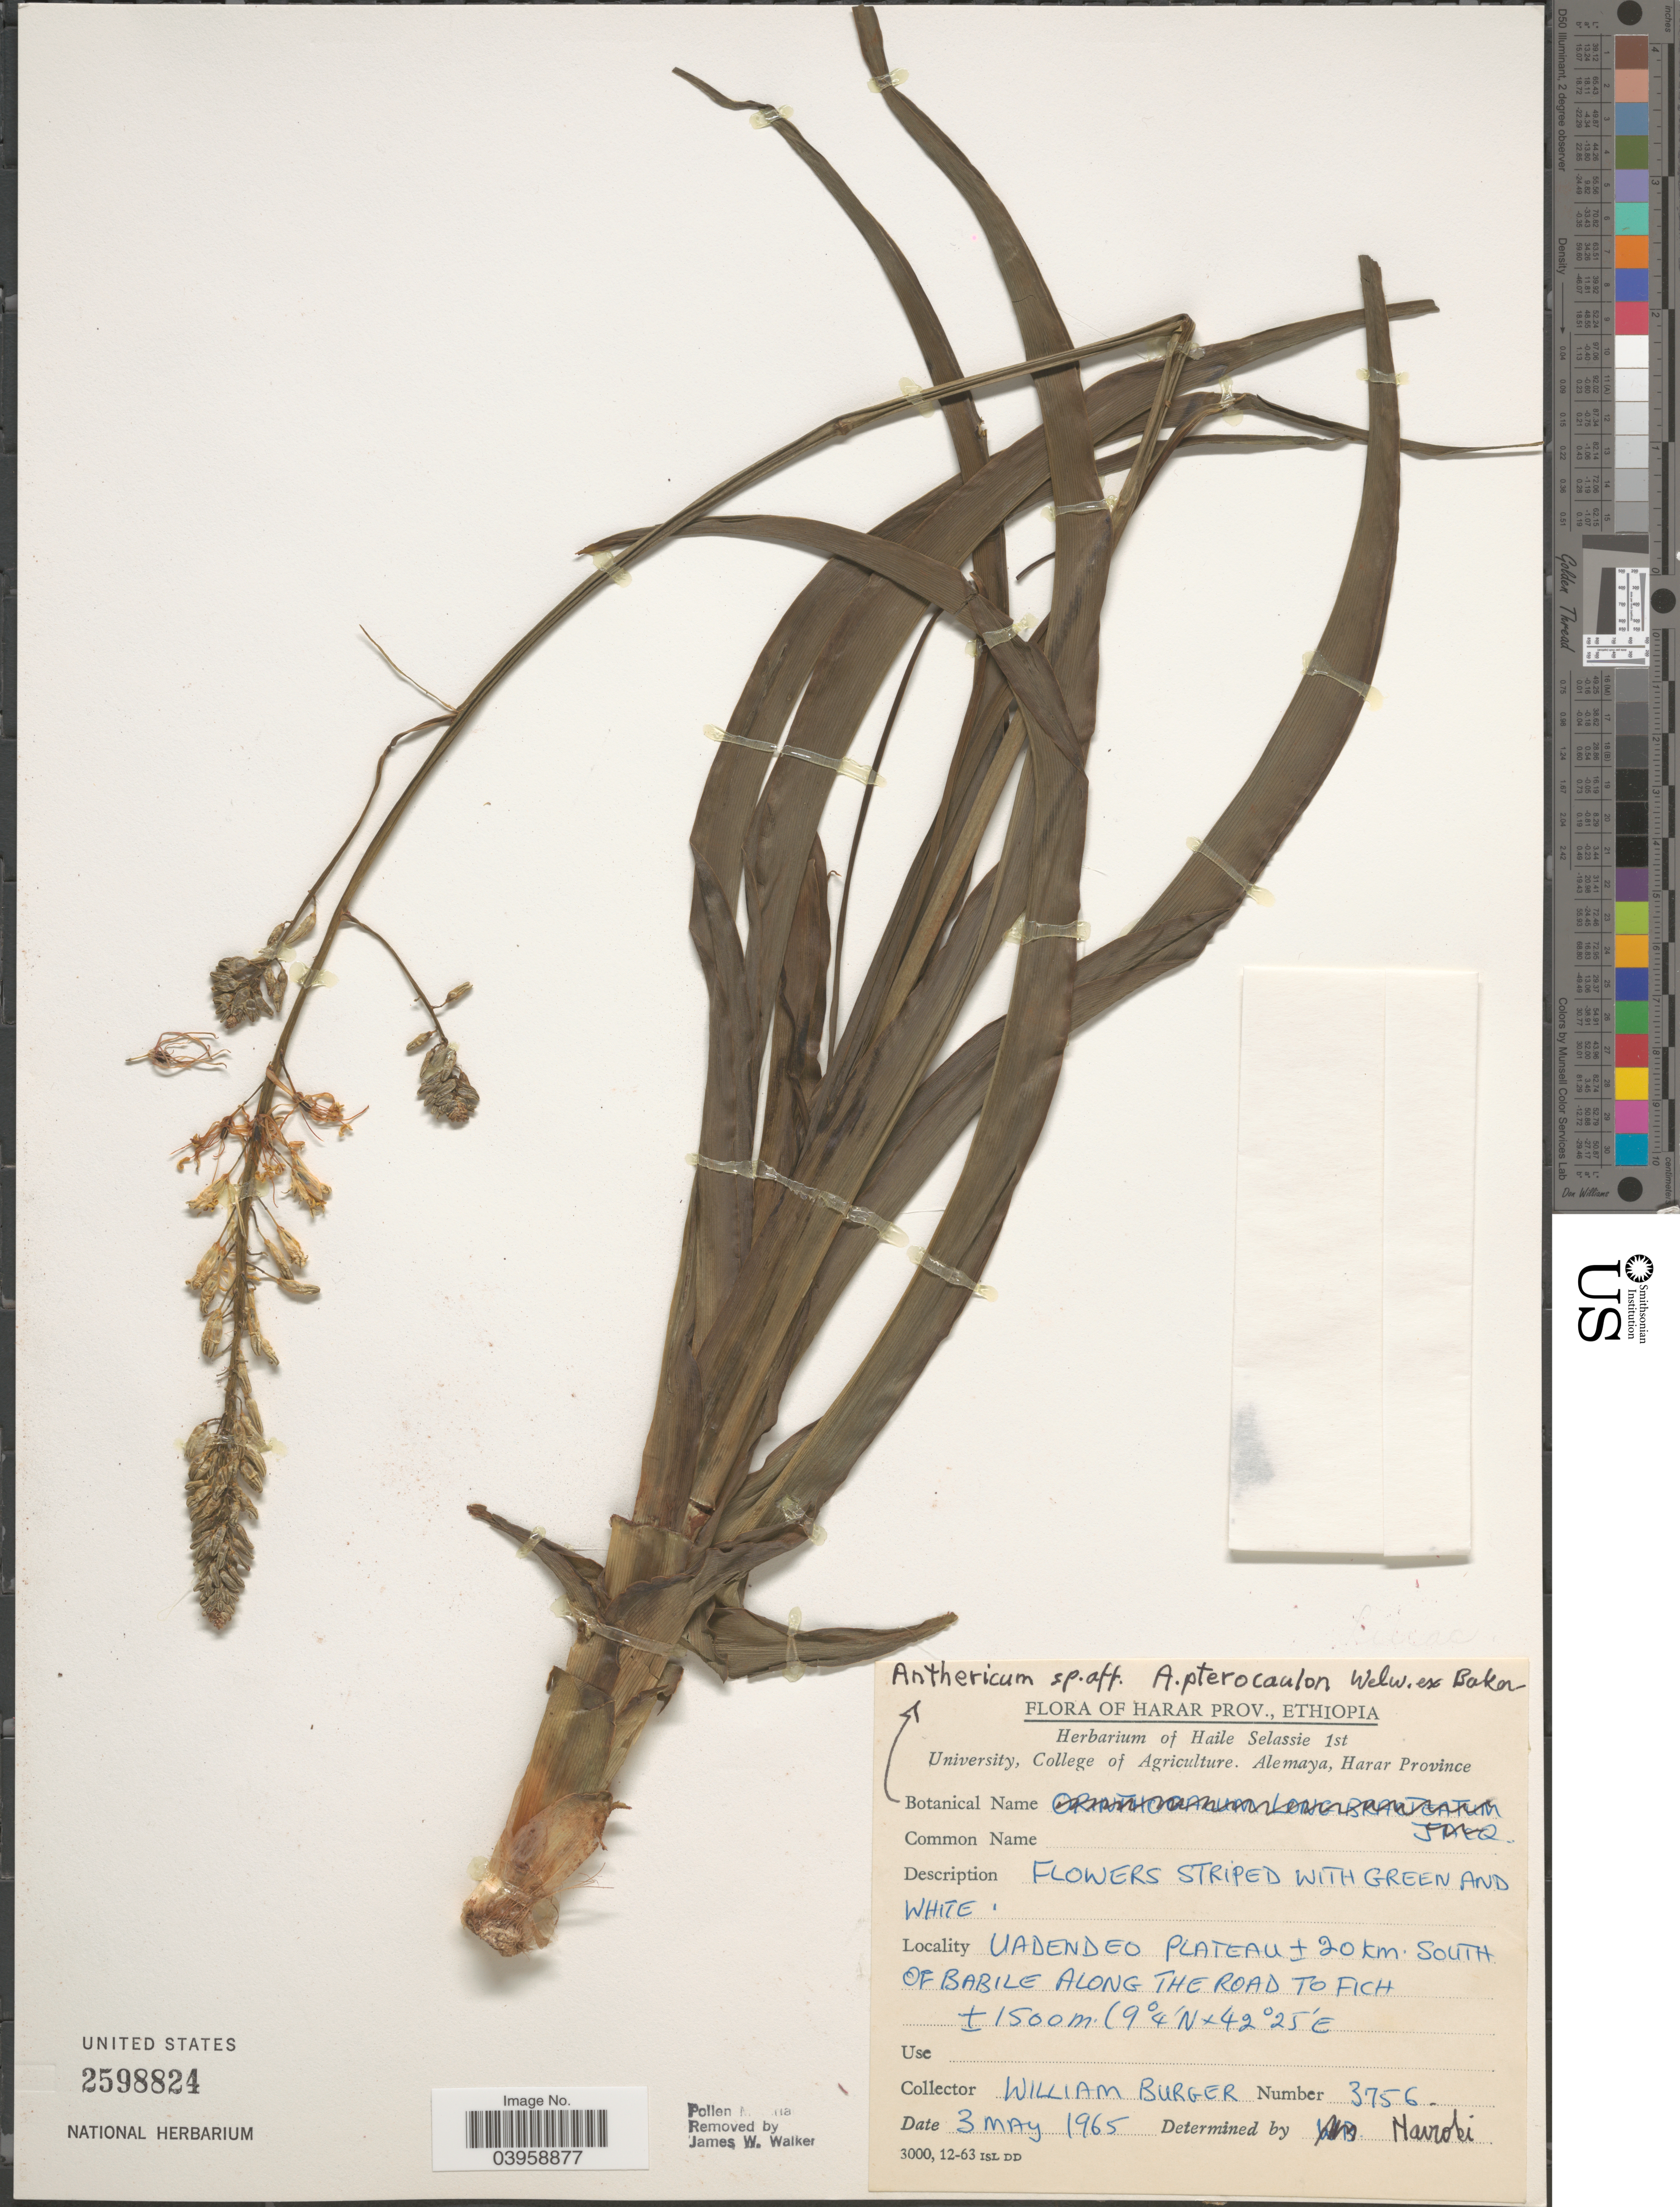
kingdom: Plantae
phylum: Tracheophyta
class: Liliopsida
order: Asparagales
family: Asparagaceae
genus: Anthericum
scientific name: Anthericum pterocaulon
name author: Welw. ex Baker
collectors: W. Burger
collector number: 3756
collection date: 1965-05-03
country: Ethiopia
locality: Harar Prov. Uadendeo Plateau ± 20 km. south of Babile along the road to Fich.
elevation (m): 1500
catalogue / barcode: US 2598824